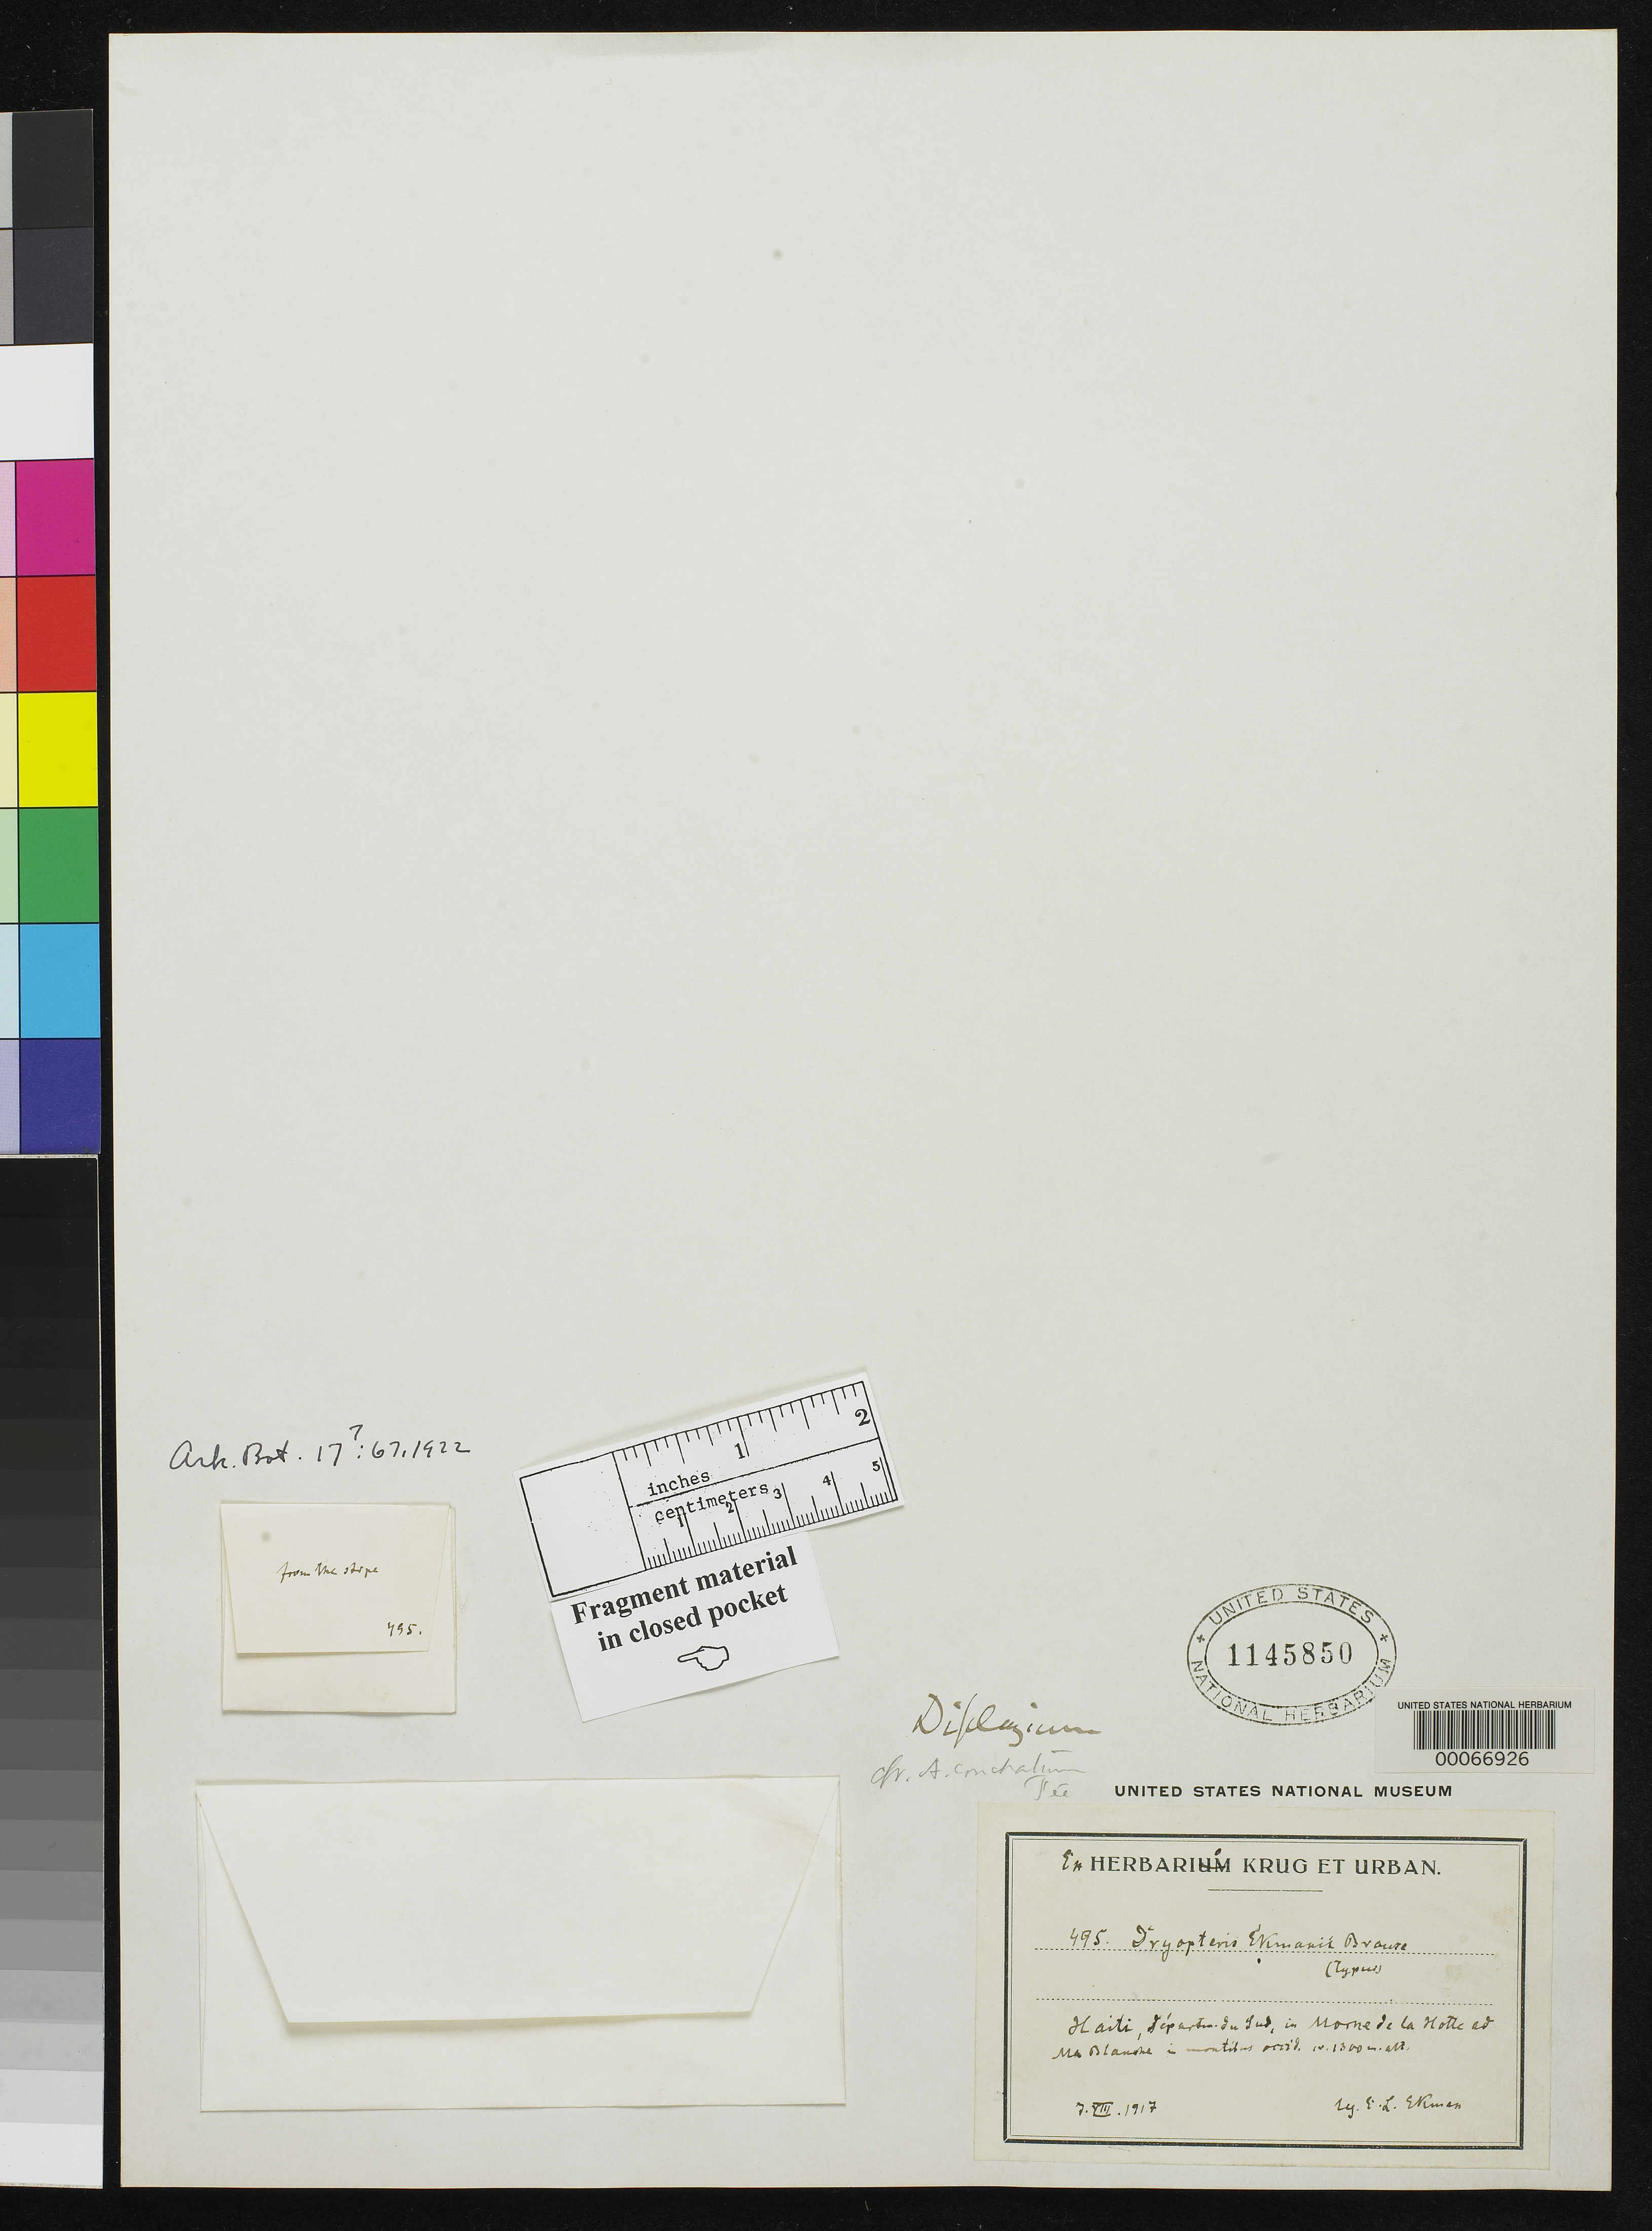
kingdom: Plantae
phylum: Tracheophyta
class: Polypodiopsida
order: Polypodiales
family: Dryopteridaceae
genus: Dryopteris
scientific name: Dryopteris ekmanii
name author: Brause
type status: Type Fragment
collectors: E. L. Ekman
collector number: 495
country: Haiti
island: Hispaniola Island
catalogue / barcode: US 1145850